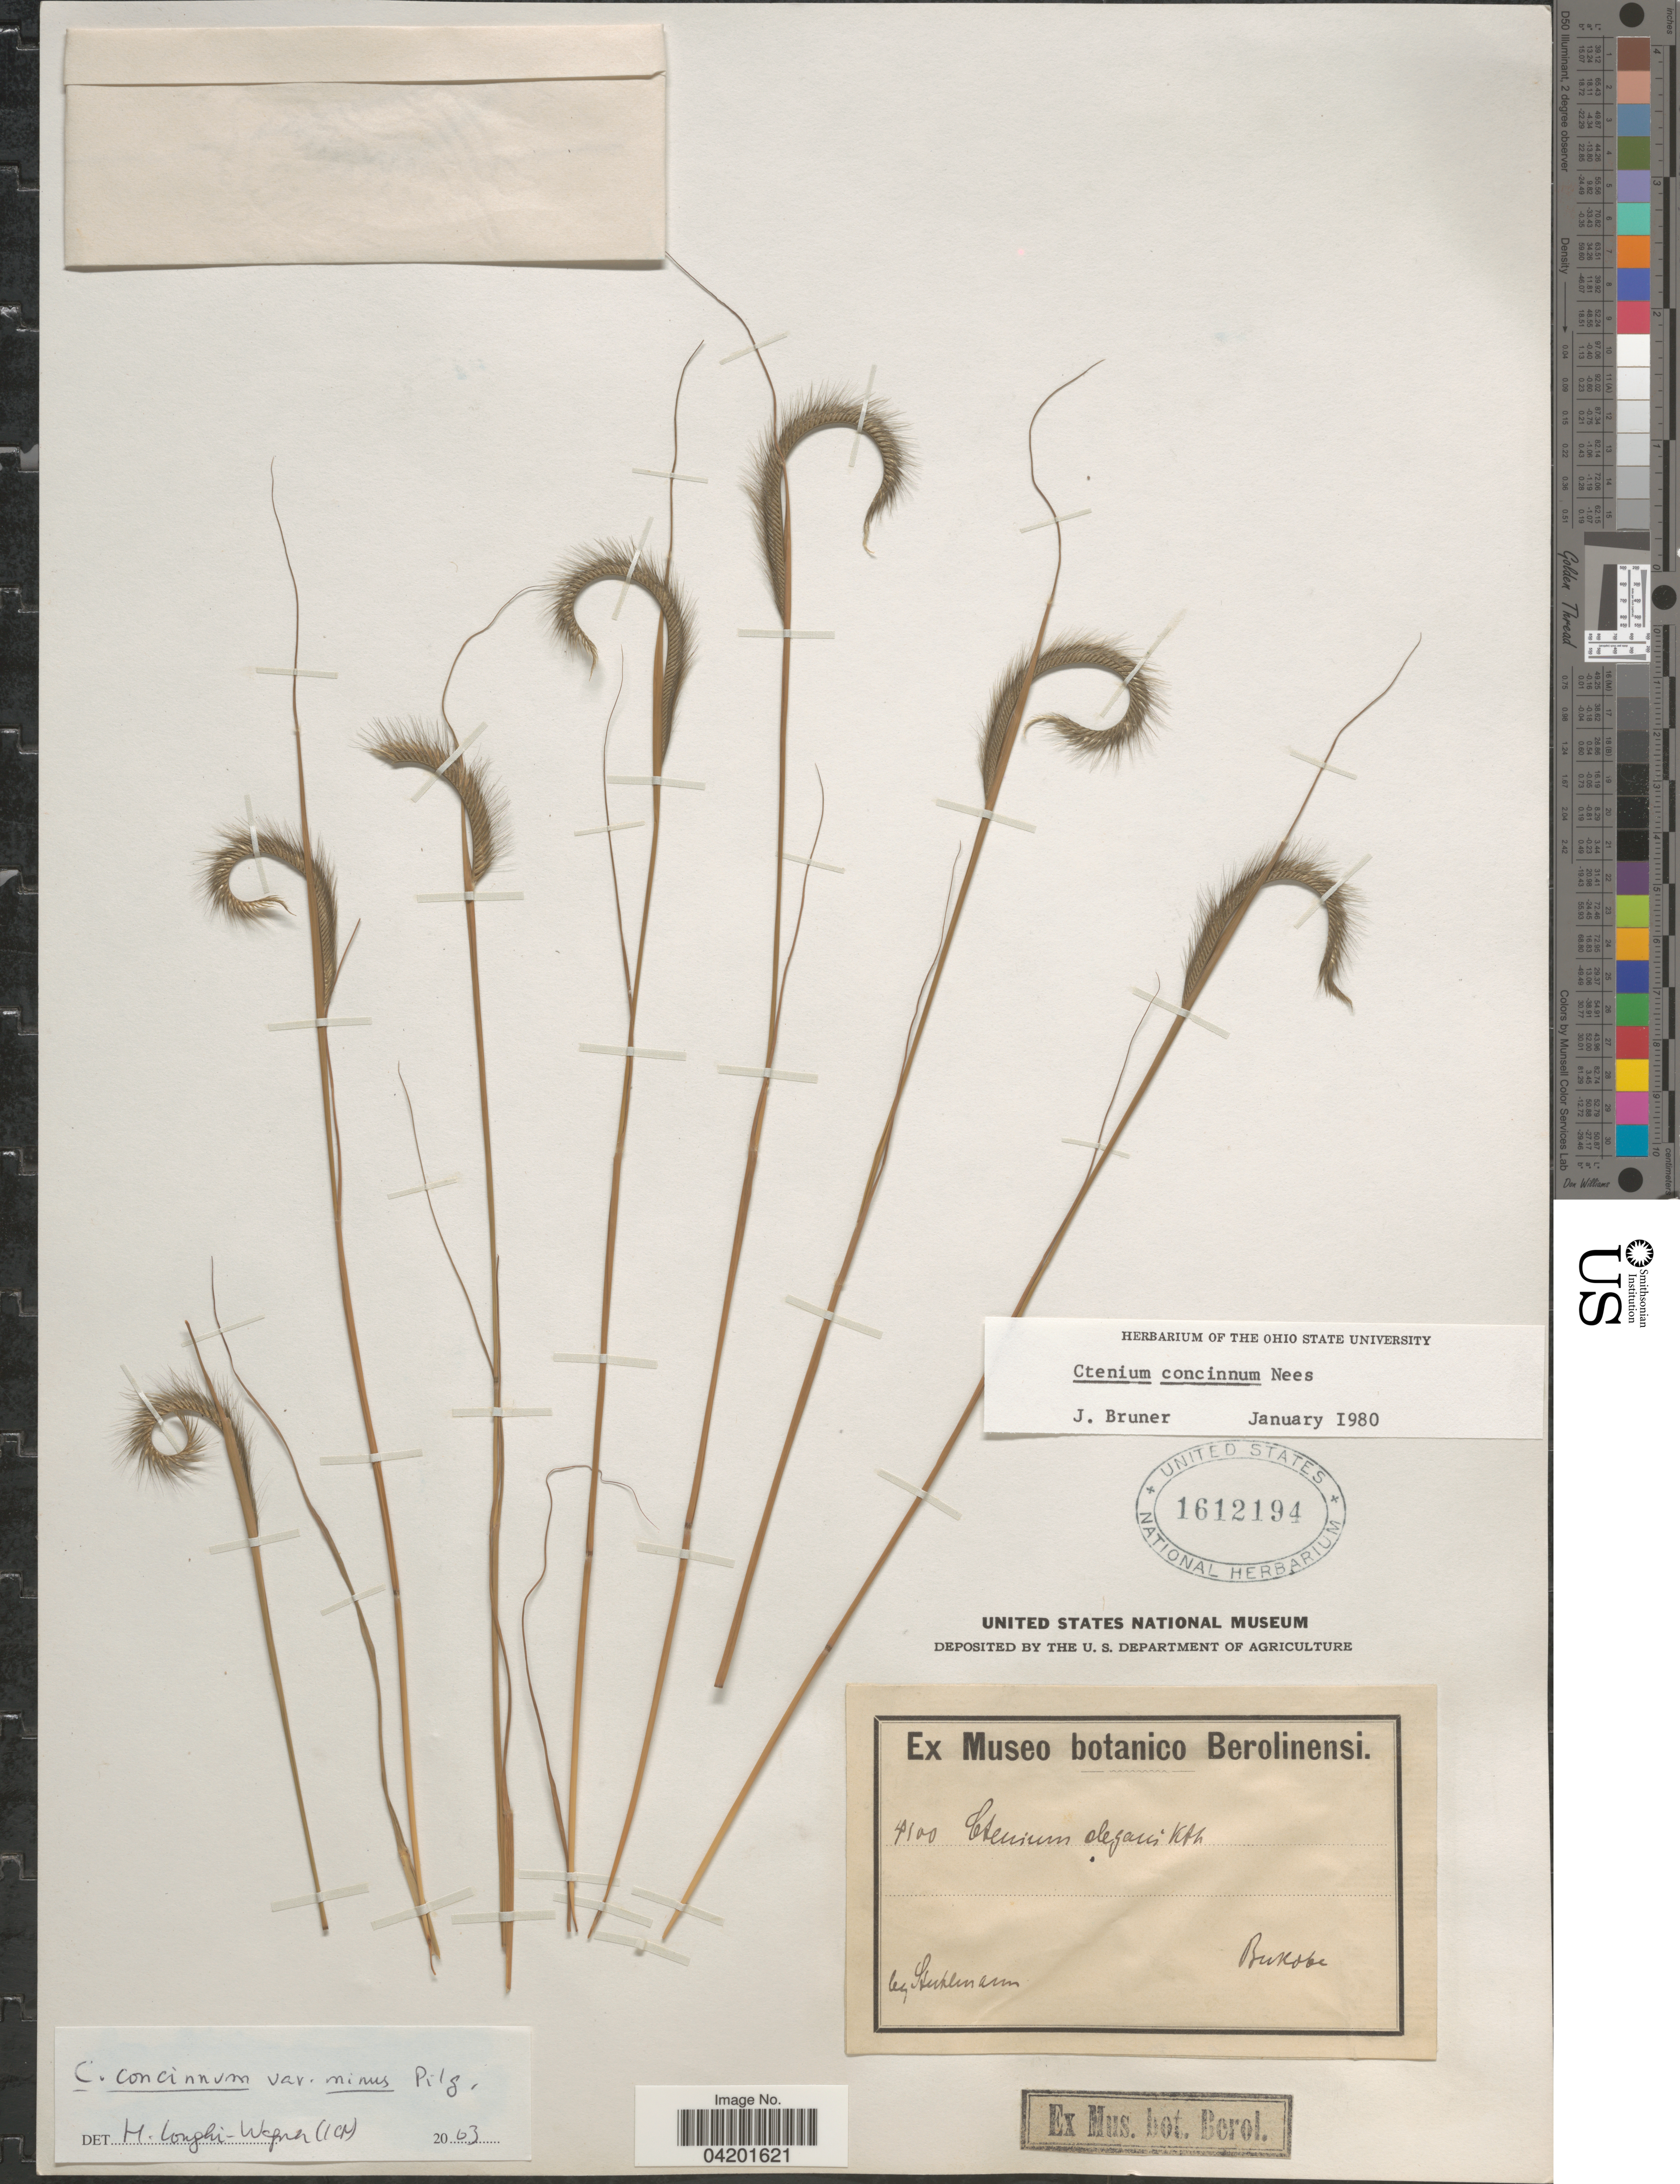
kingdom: Plantae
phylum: Tracheophyta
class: Liliopsida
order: Poales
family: Poaceae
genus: Ctenium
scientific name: Ctenium concinnum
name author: Nees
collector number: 4100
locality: Bukobe.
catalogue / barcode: US 1612194